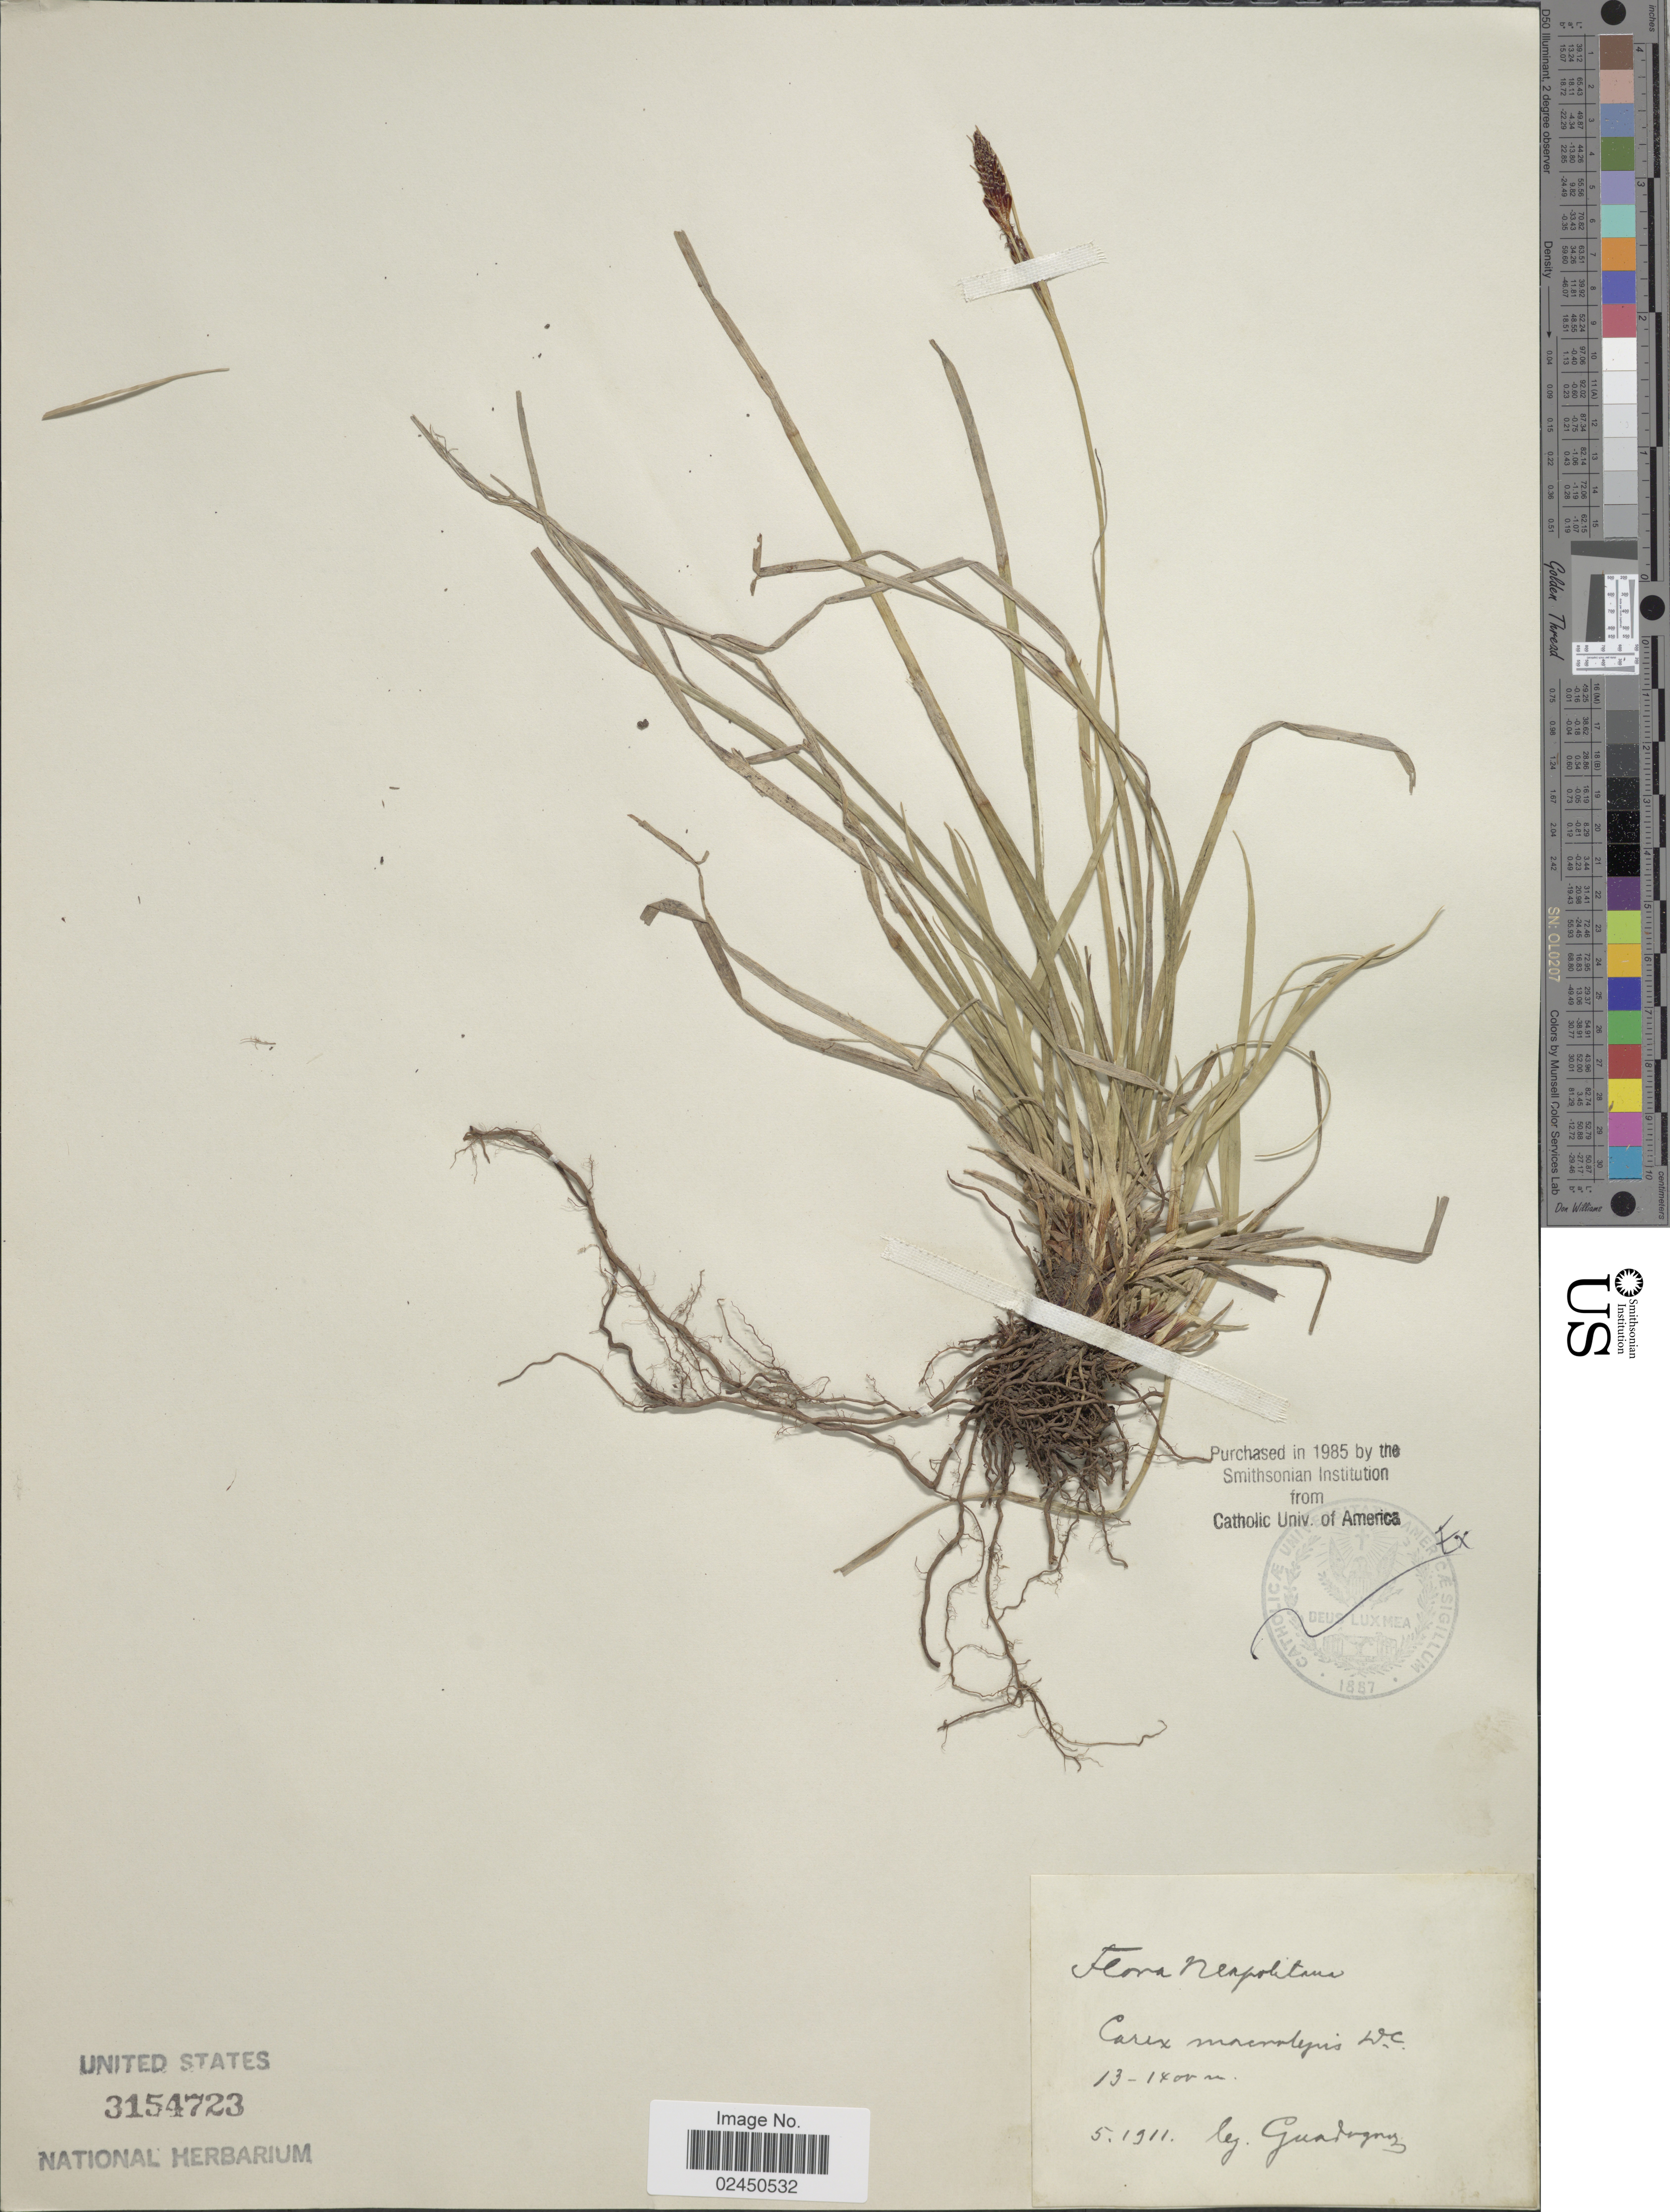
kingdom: Plantae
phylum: Tracheophyta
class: Liliopsida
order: Poales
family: Cyperaceae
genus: Carex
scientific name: Carex macrolepis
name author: DC.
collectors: G. Guadagno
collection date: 1911-05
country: Italy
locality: Neopolitana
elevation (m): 1300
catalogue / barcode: US 3154723